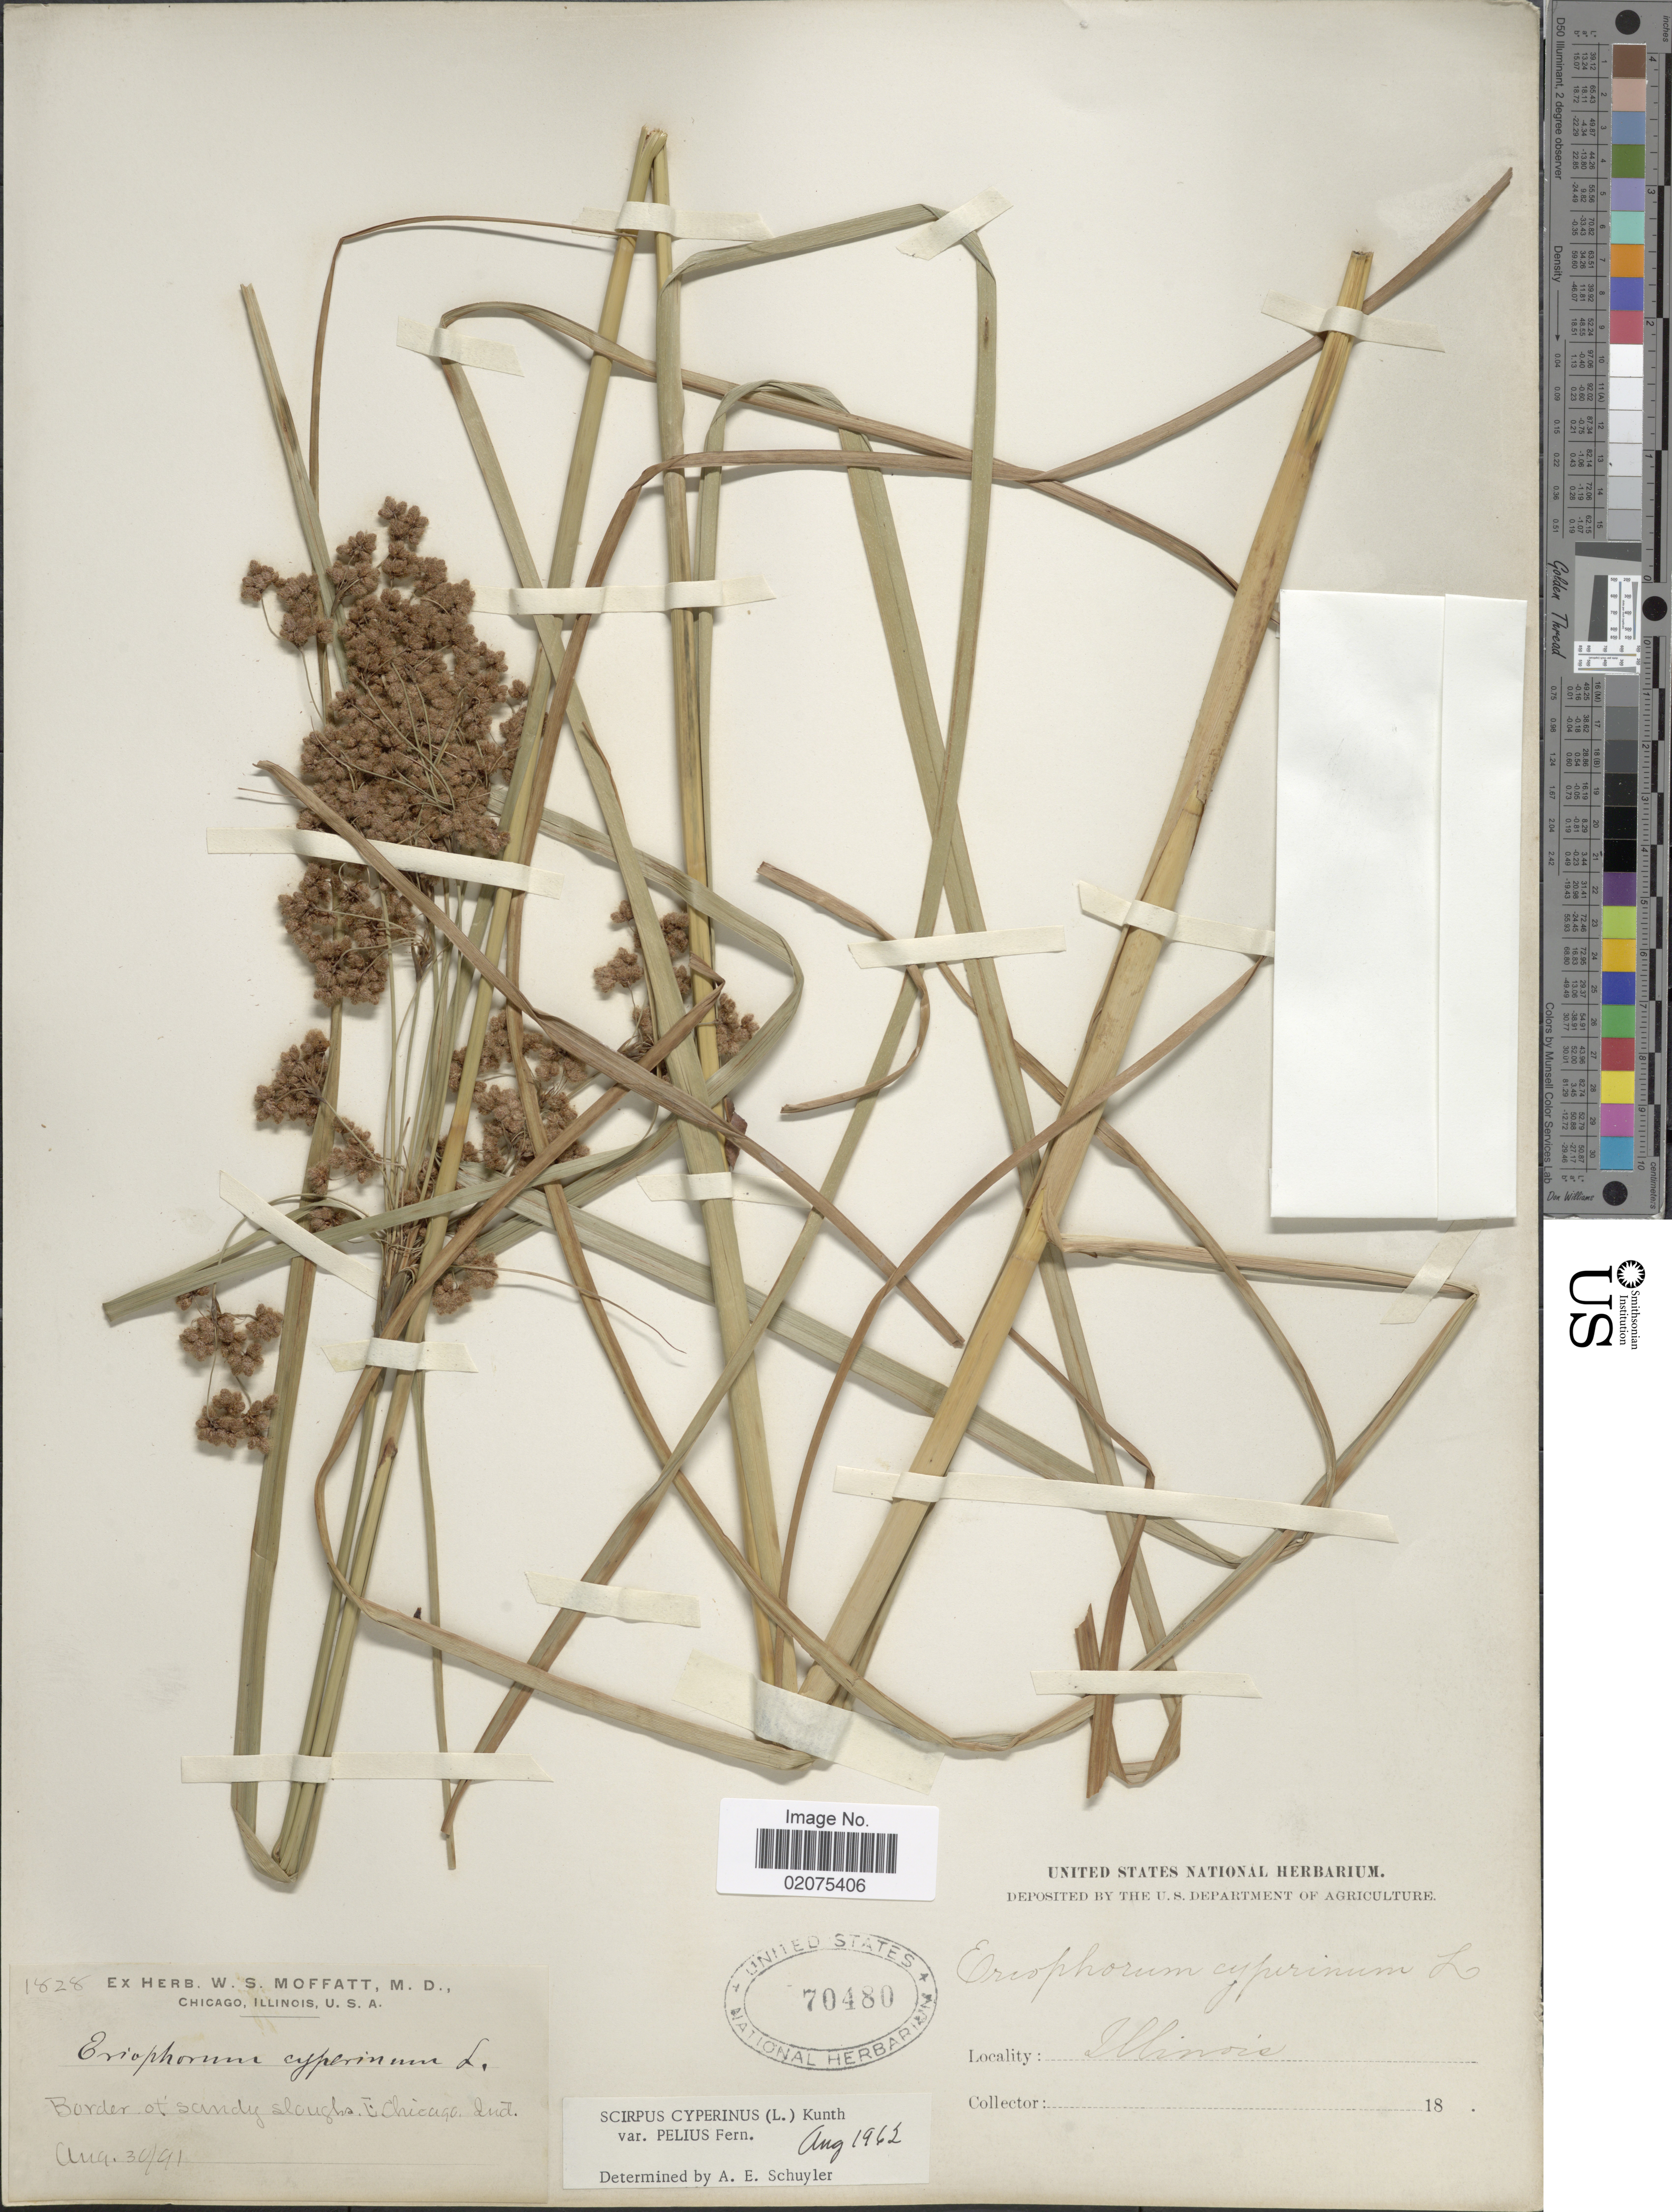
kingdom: Plantae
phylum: Tracheophyta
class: Liliopsida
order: Poales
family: Cyperaceae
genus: Scirpus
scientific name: Scirpus cyperinus var. pelius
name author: Fernald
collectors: ex herb. W. S. Moffatt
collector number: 1628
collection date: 1891-08-30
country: United States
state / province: Indiana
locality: Border of sandy sloughs. E. Chicago, Ind.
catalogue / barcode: US 70480